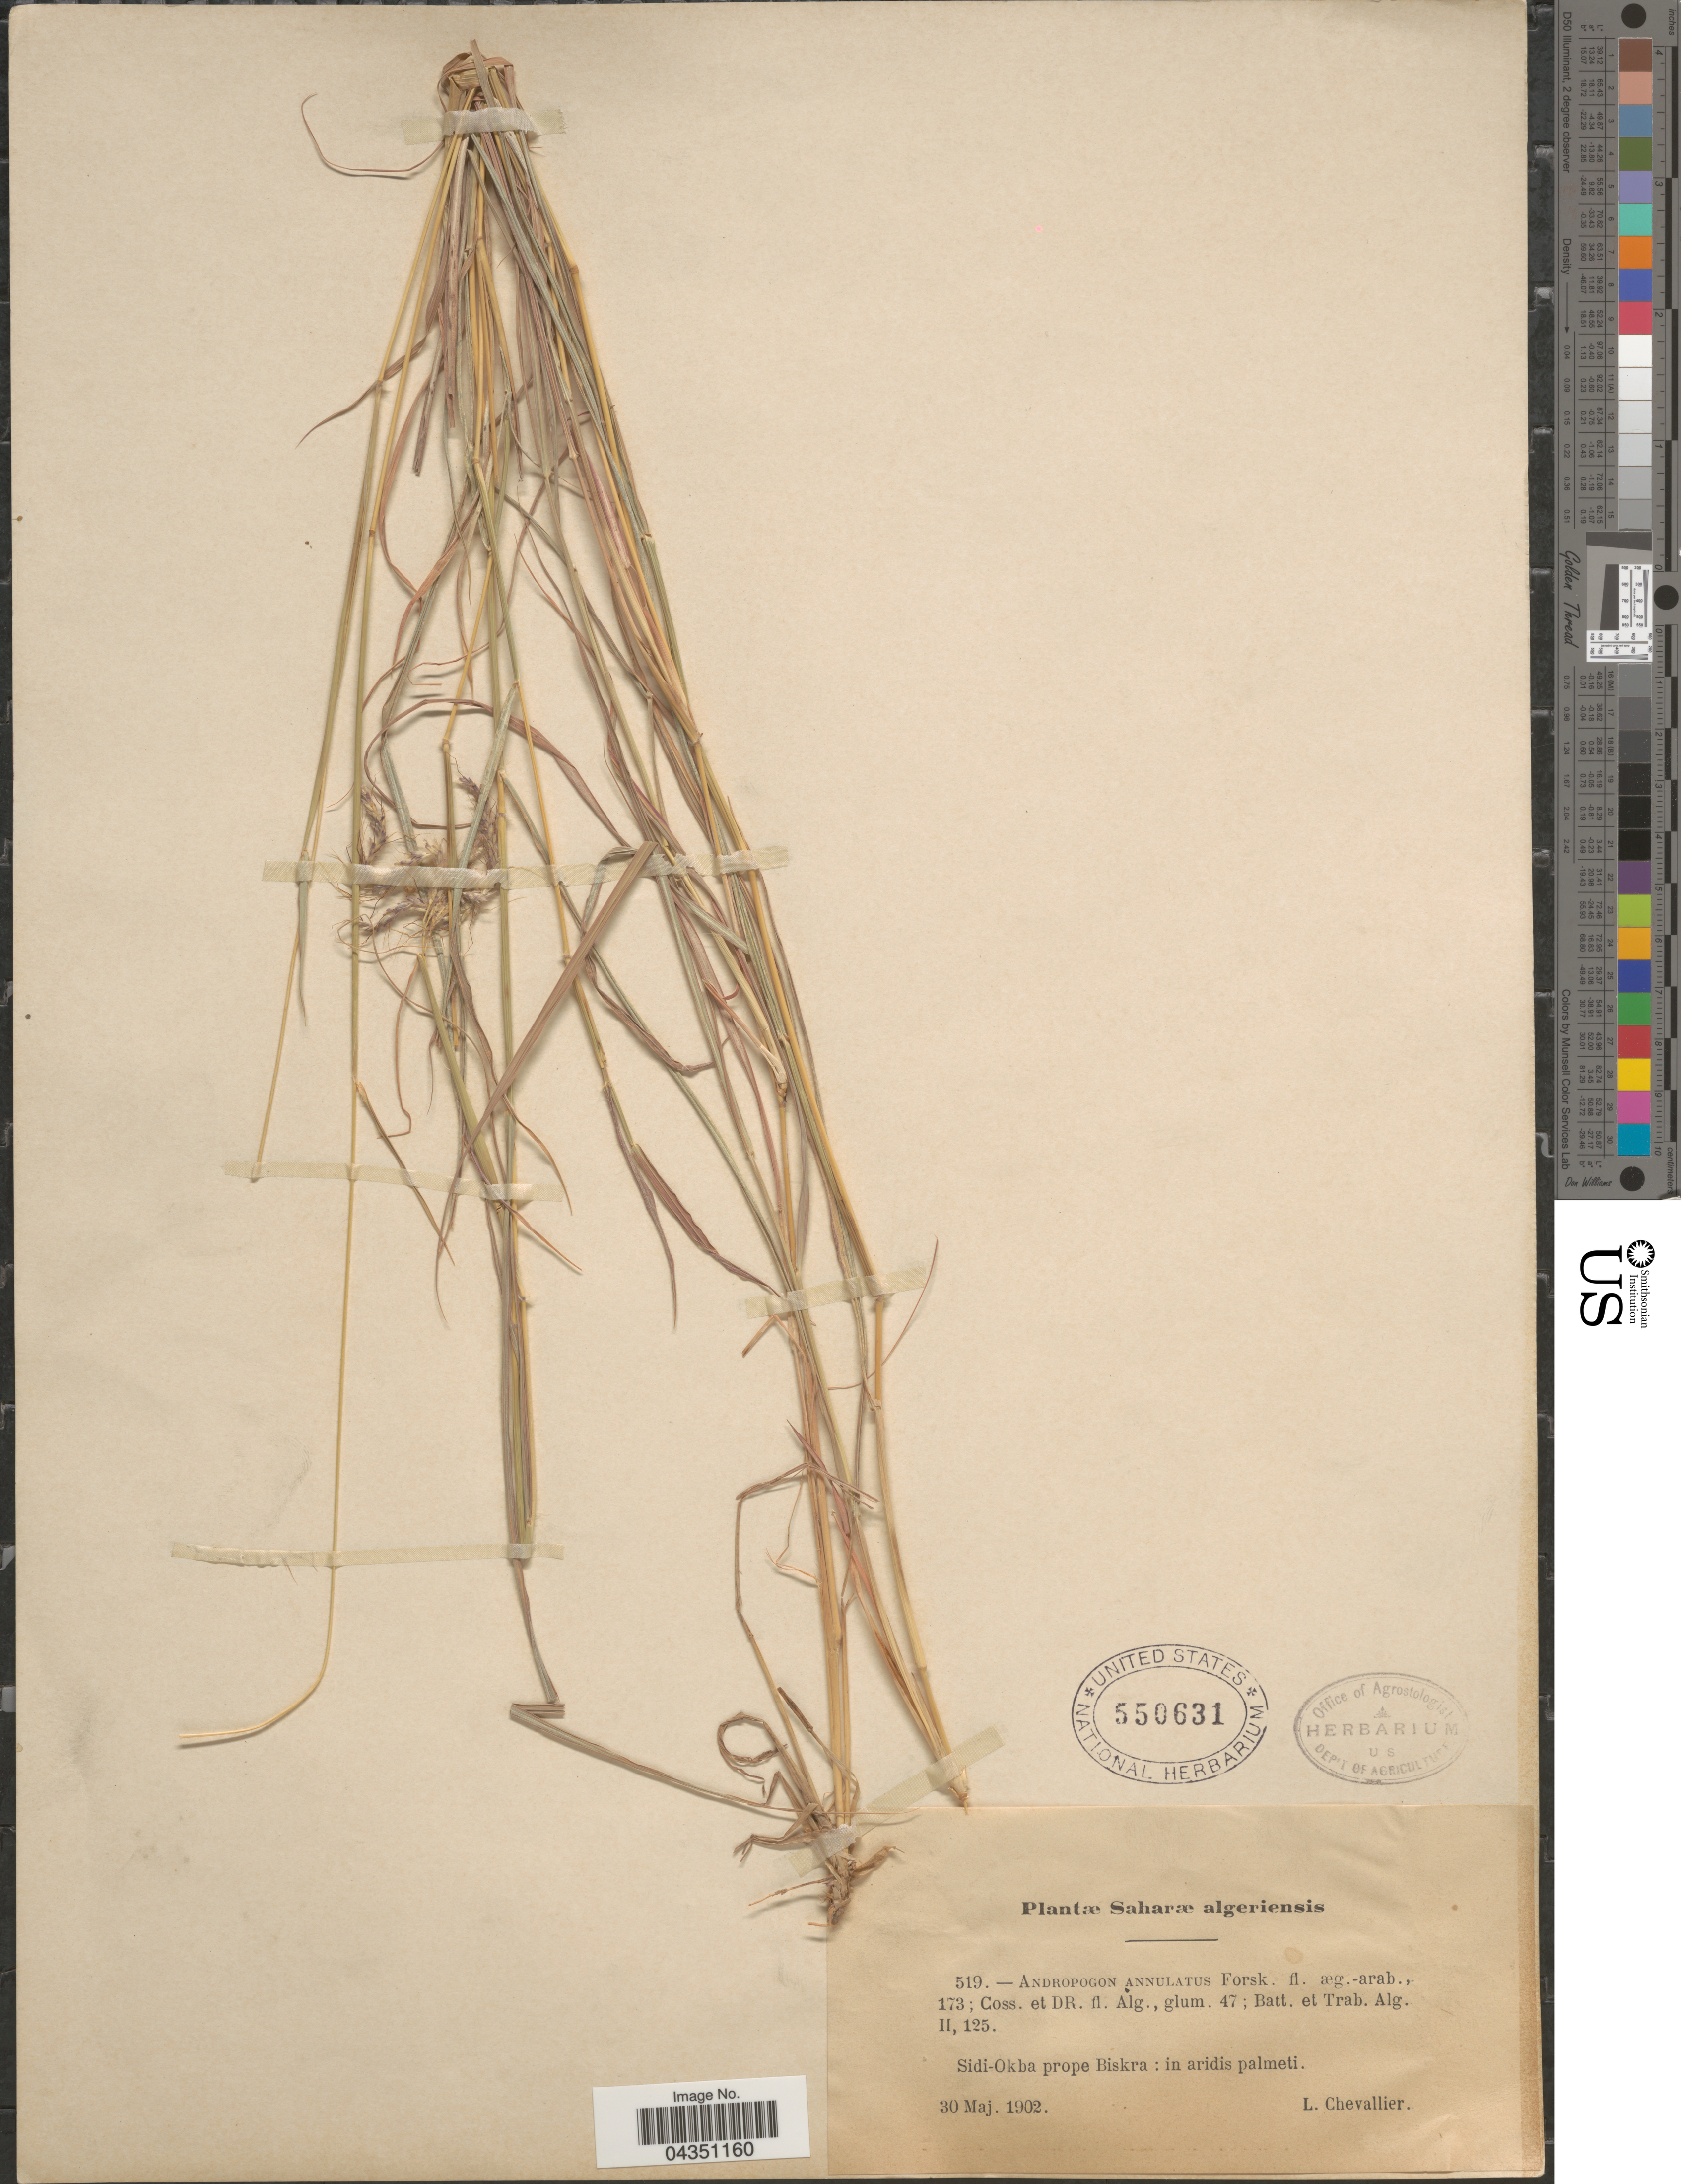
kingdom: Plantae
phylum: Tracheophyta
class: Liliopsida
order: Poales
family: Poaceae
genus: Dichanthium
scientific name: Dichanthium annulatum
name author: (Forssk.) Stapf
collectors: Chevallier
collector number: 519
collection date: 1902-05-30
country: Algeria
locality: Saharæ algeriensis. Sidi-Okba prope Biskra : in aridis palmeti.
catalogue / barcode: US 550631